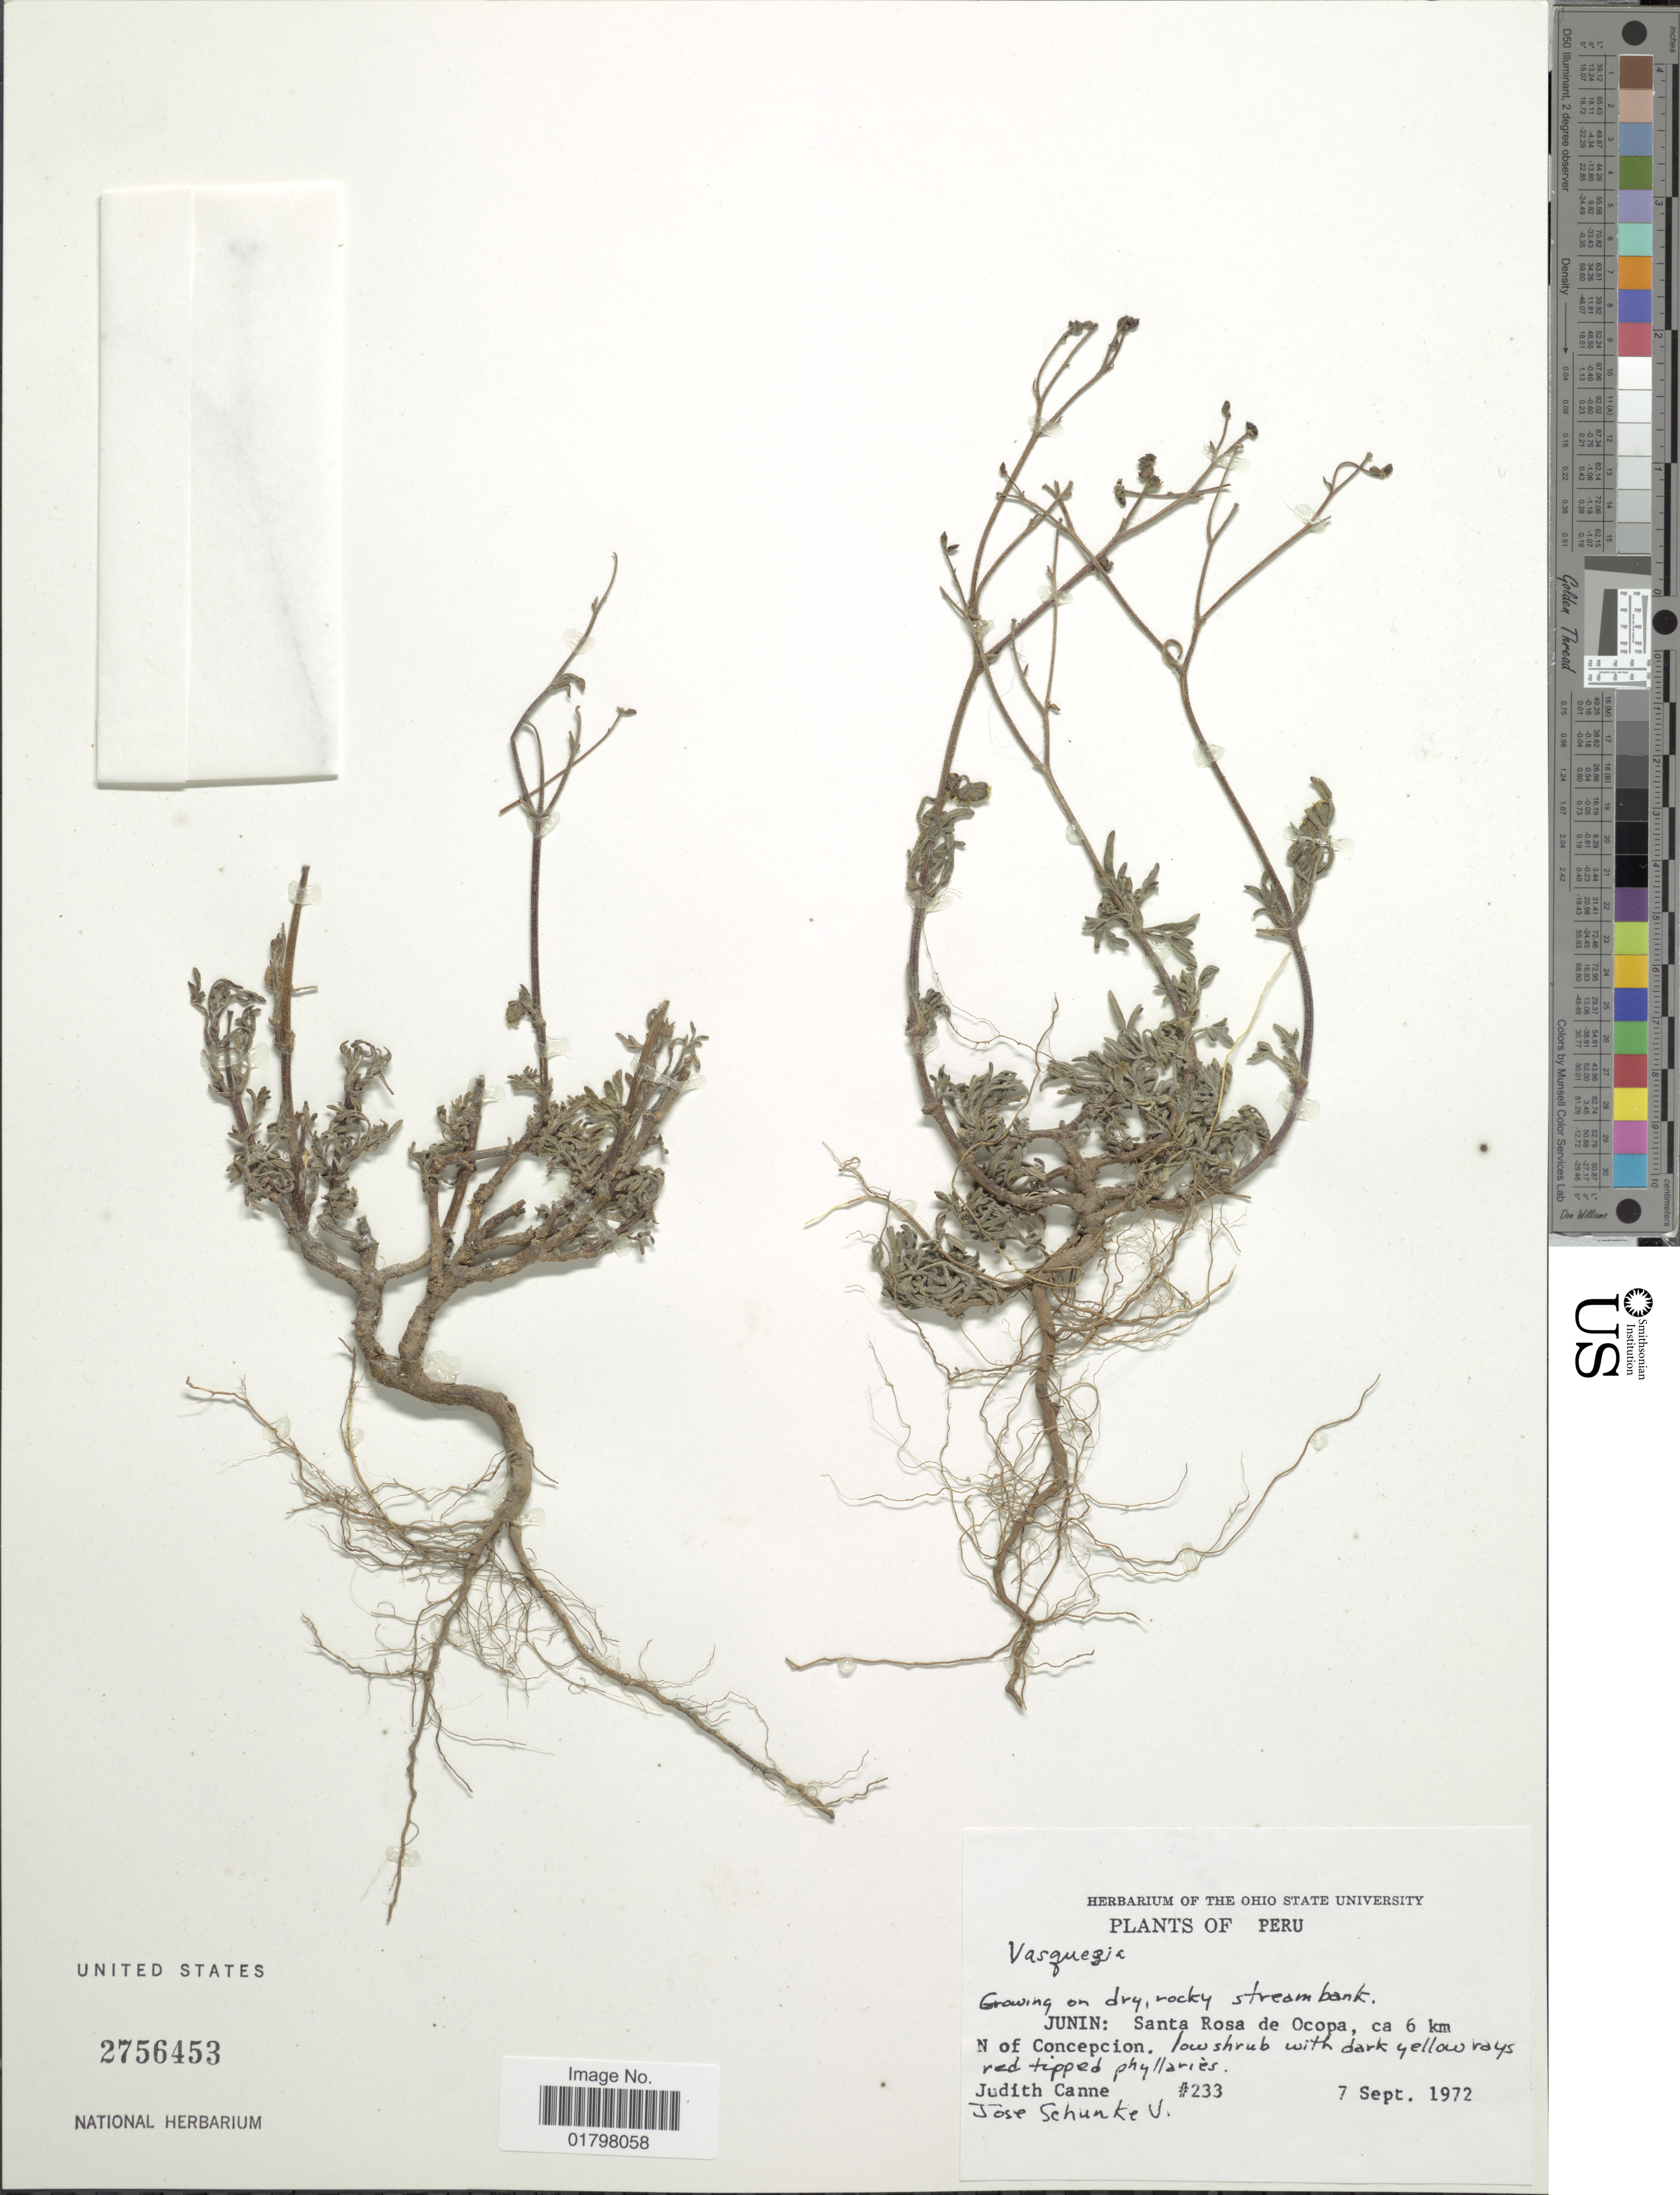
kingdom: Plantae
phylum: Tracheophyta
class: Magnoliopsida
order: Asterales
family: Asteraceae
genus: Vasquesia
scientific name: Vasquesia sp.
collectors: J. M. Canne-Hilliker & J. Schunke Vigo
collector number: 233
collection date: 1972-09-07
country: Peru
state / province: Junín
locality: Junin: Santa Rosa de Ocopa, ca 6 km N of Concepcion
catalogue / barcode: US 2756453